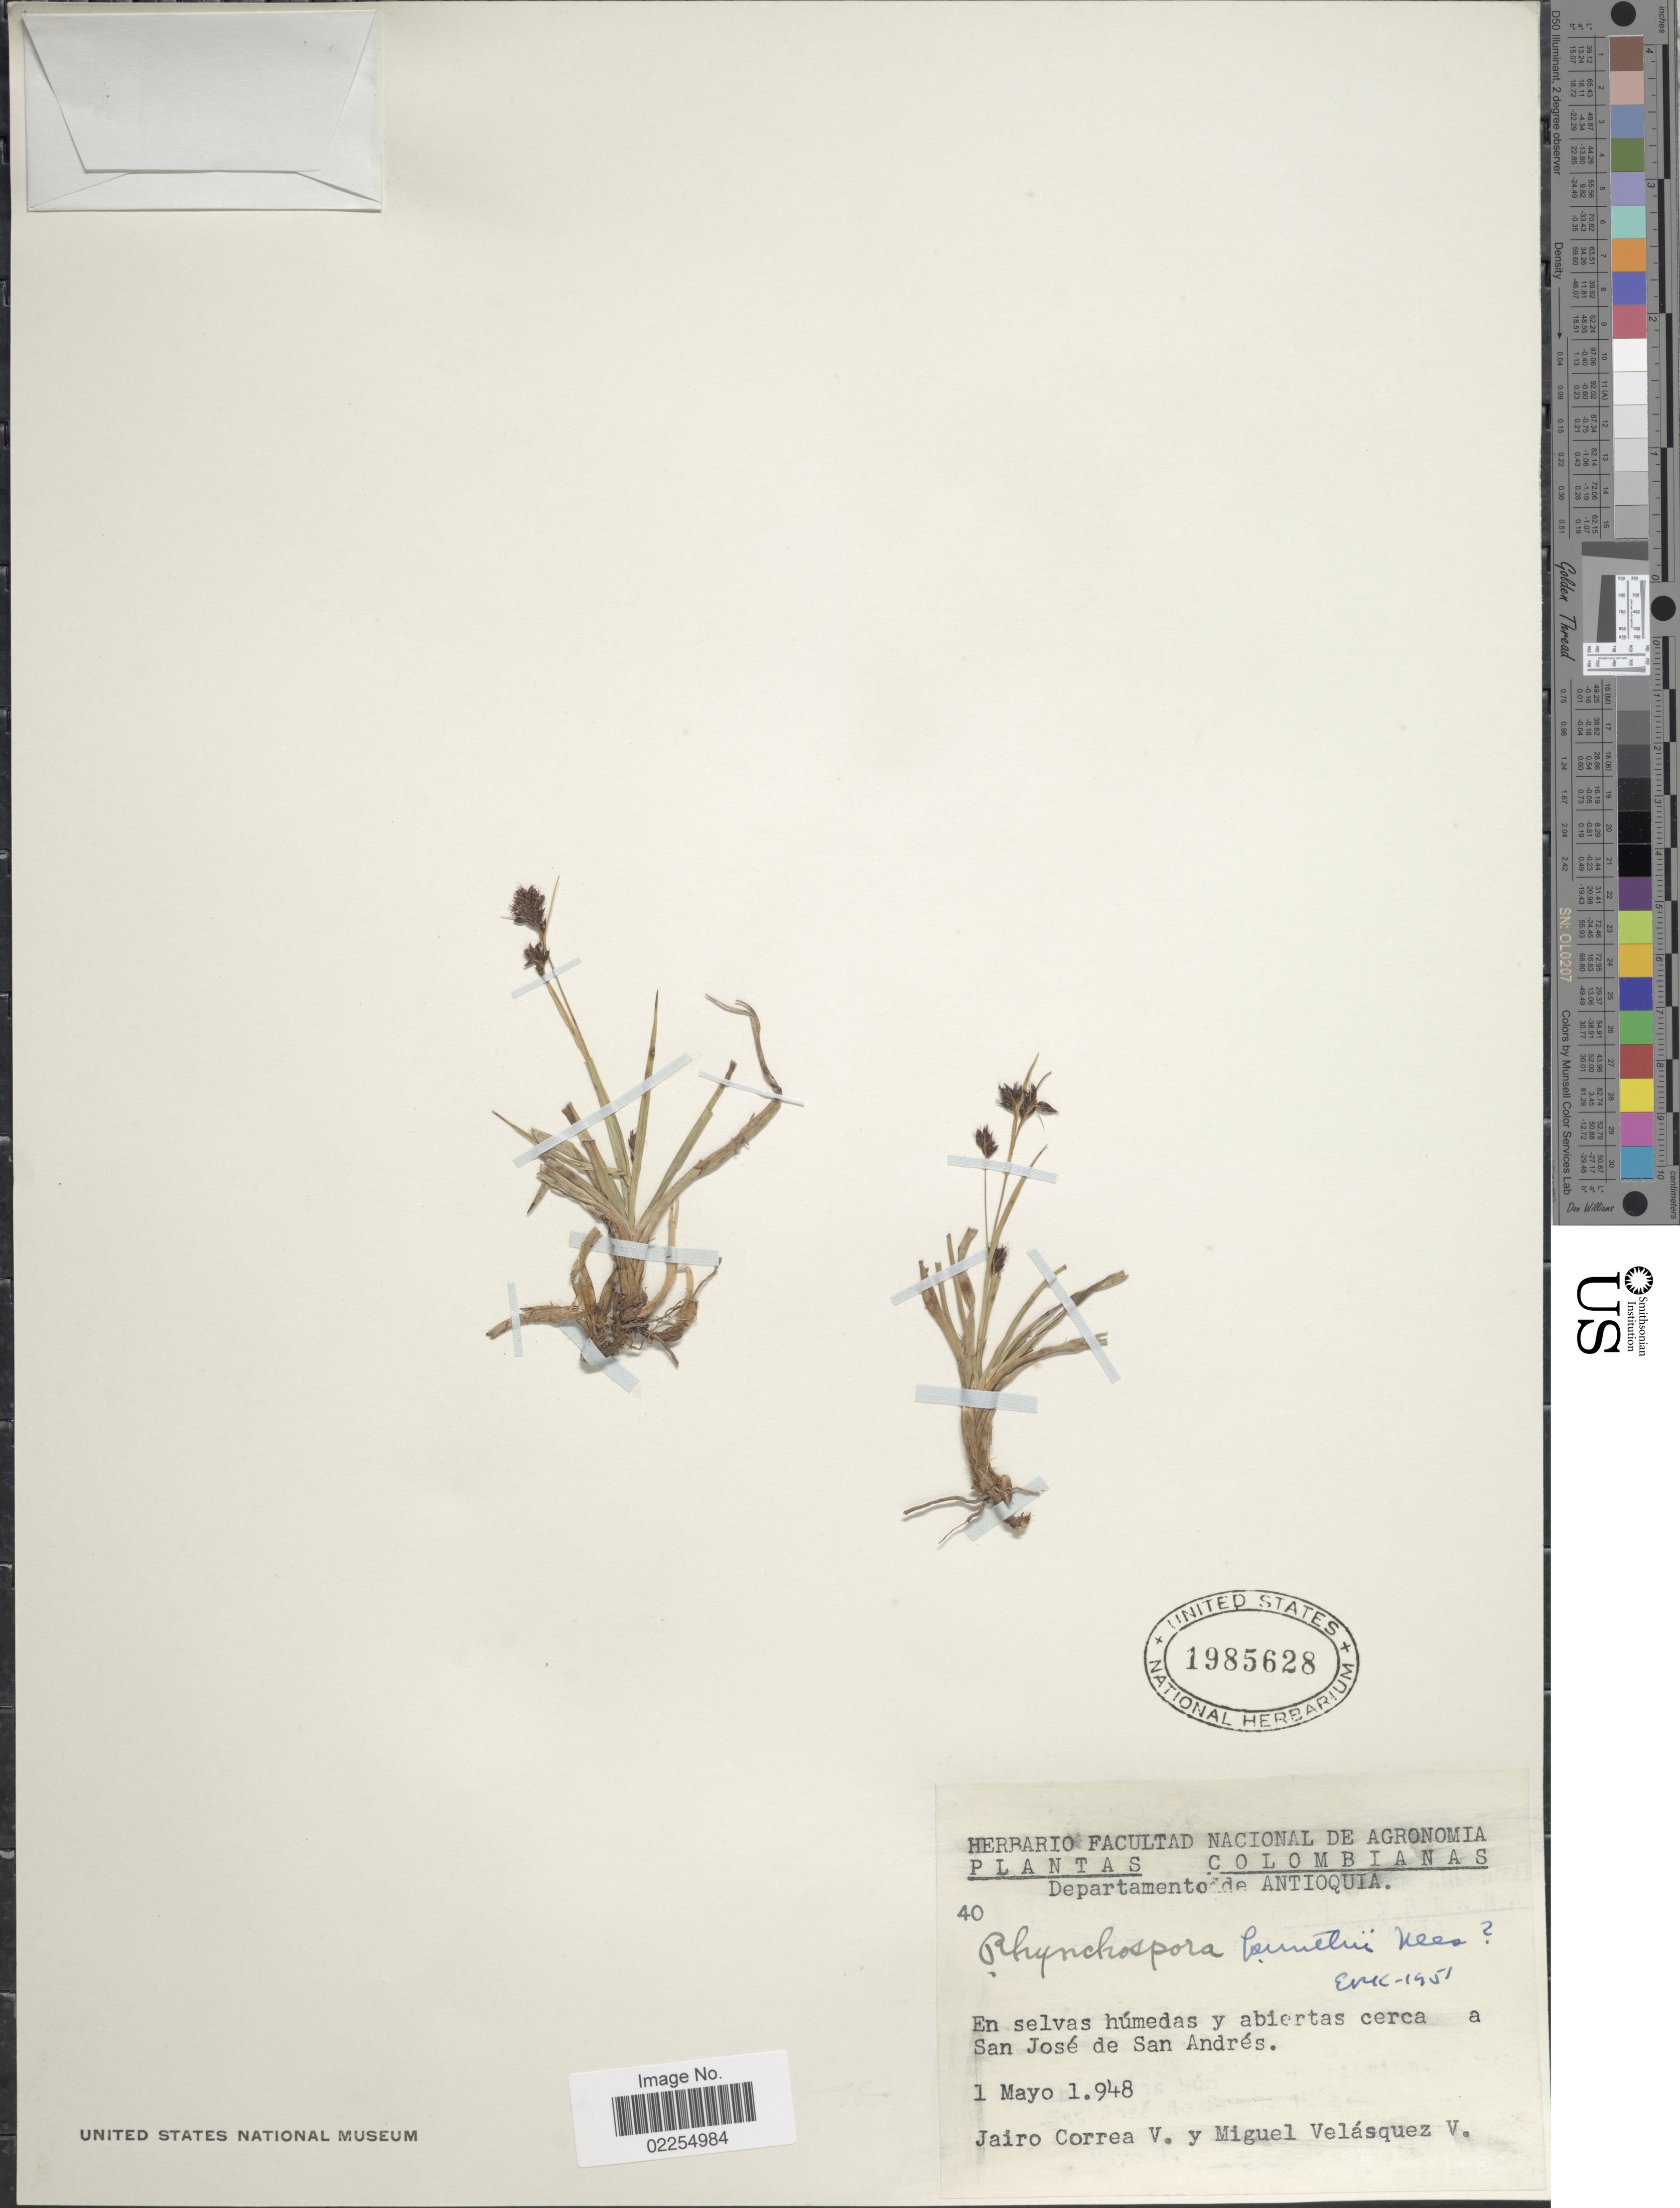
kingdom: Plantae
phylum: Tracheophyta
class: Liliopsida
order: Poales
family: Cyperaceae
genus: Rhynchospora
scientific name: Rhynchospora kunthii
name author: Nees ex Kunth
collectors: J. Correa V. & M. Velasquez V.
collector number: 40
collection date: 1948-05-01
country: Colombia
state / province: Antioquia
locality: En selvas humedas y abiertas cerca a San Jose de San Andres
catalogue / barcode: US 1985628